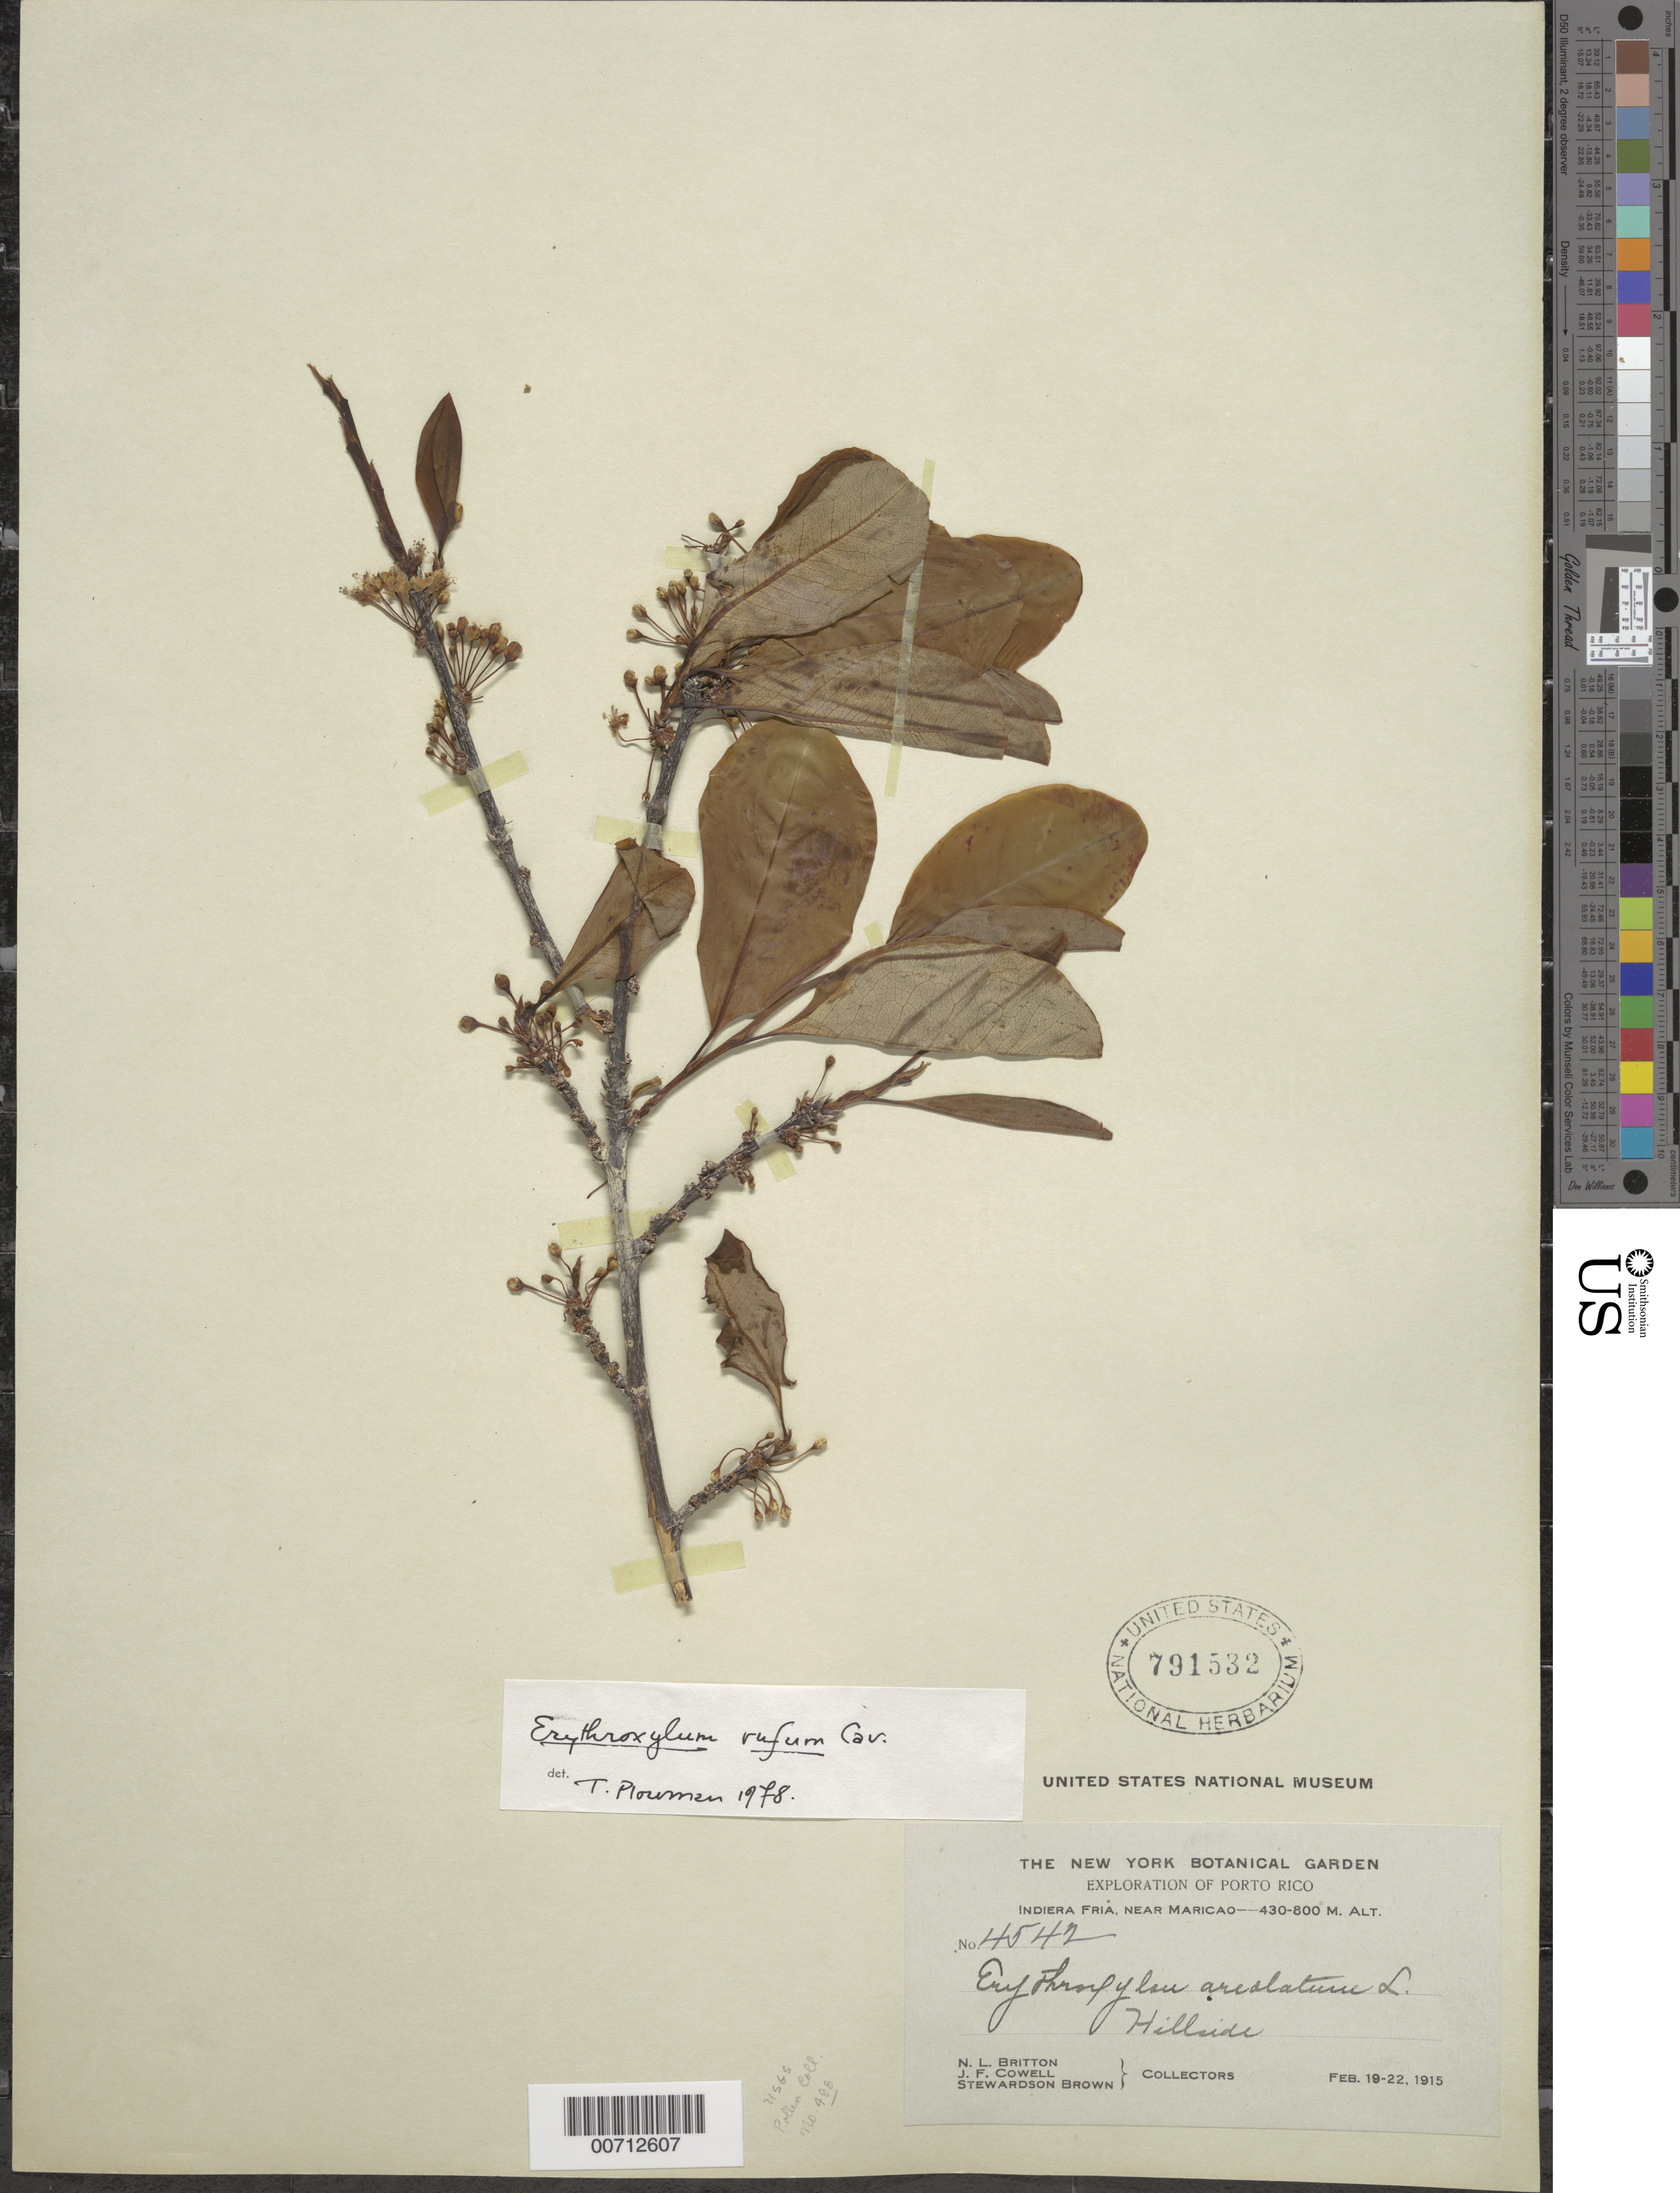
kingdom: Plantae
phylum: Tracheophyta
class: Magnoliopsida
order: Malpighiales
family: Erythroxylaceae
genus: Erythroxylum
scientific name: Erythroxylum rufum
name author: Cav.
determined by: Plowman, Timothy C.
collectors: N. Britton, J. F. Cowell & S. Brown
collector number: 4542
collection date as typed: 19 Feb 1915 to 22 Feb 1915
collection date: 1915-02-19/1915-02-22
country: Puerto Rico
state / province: Maricao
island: Greater Antilles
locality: Indiera Fria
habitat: Hillside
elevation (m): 430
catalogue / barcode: US 791532